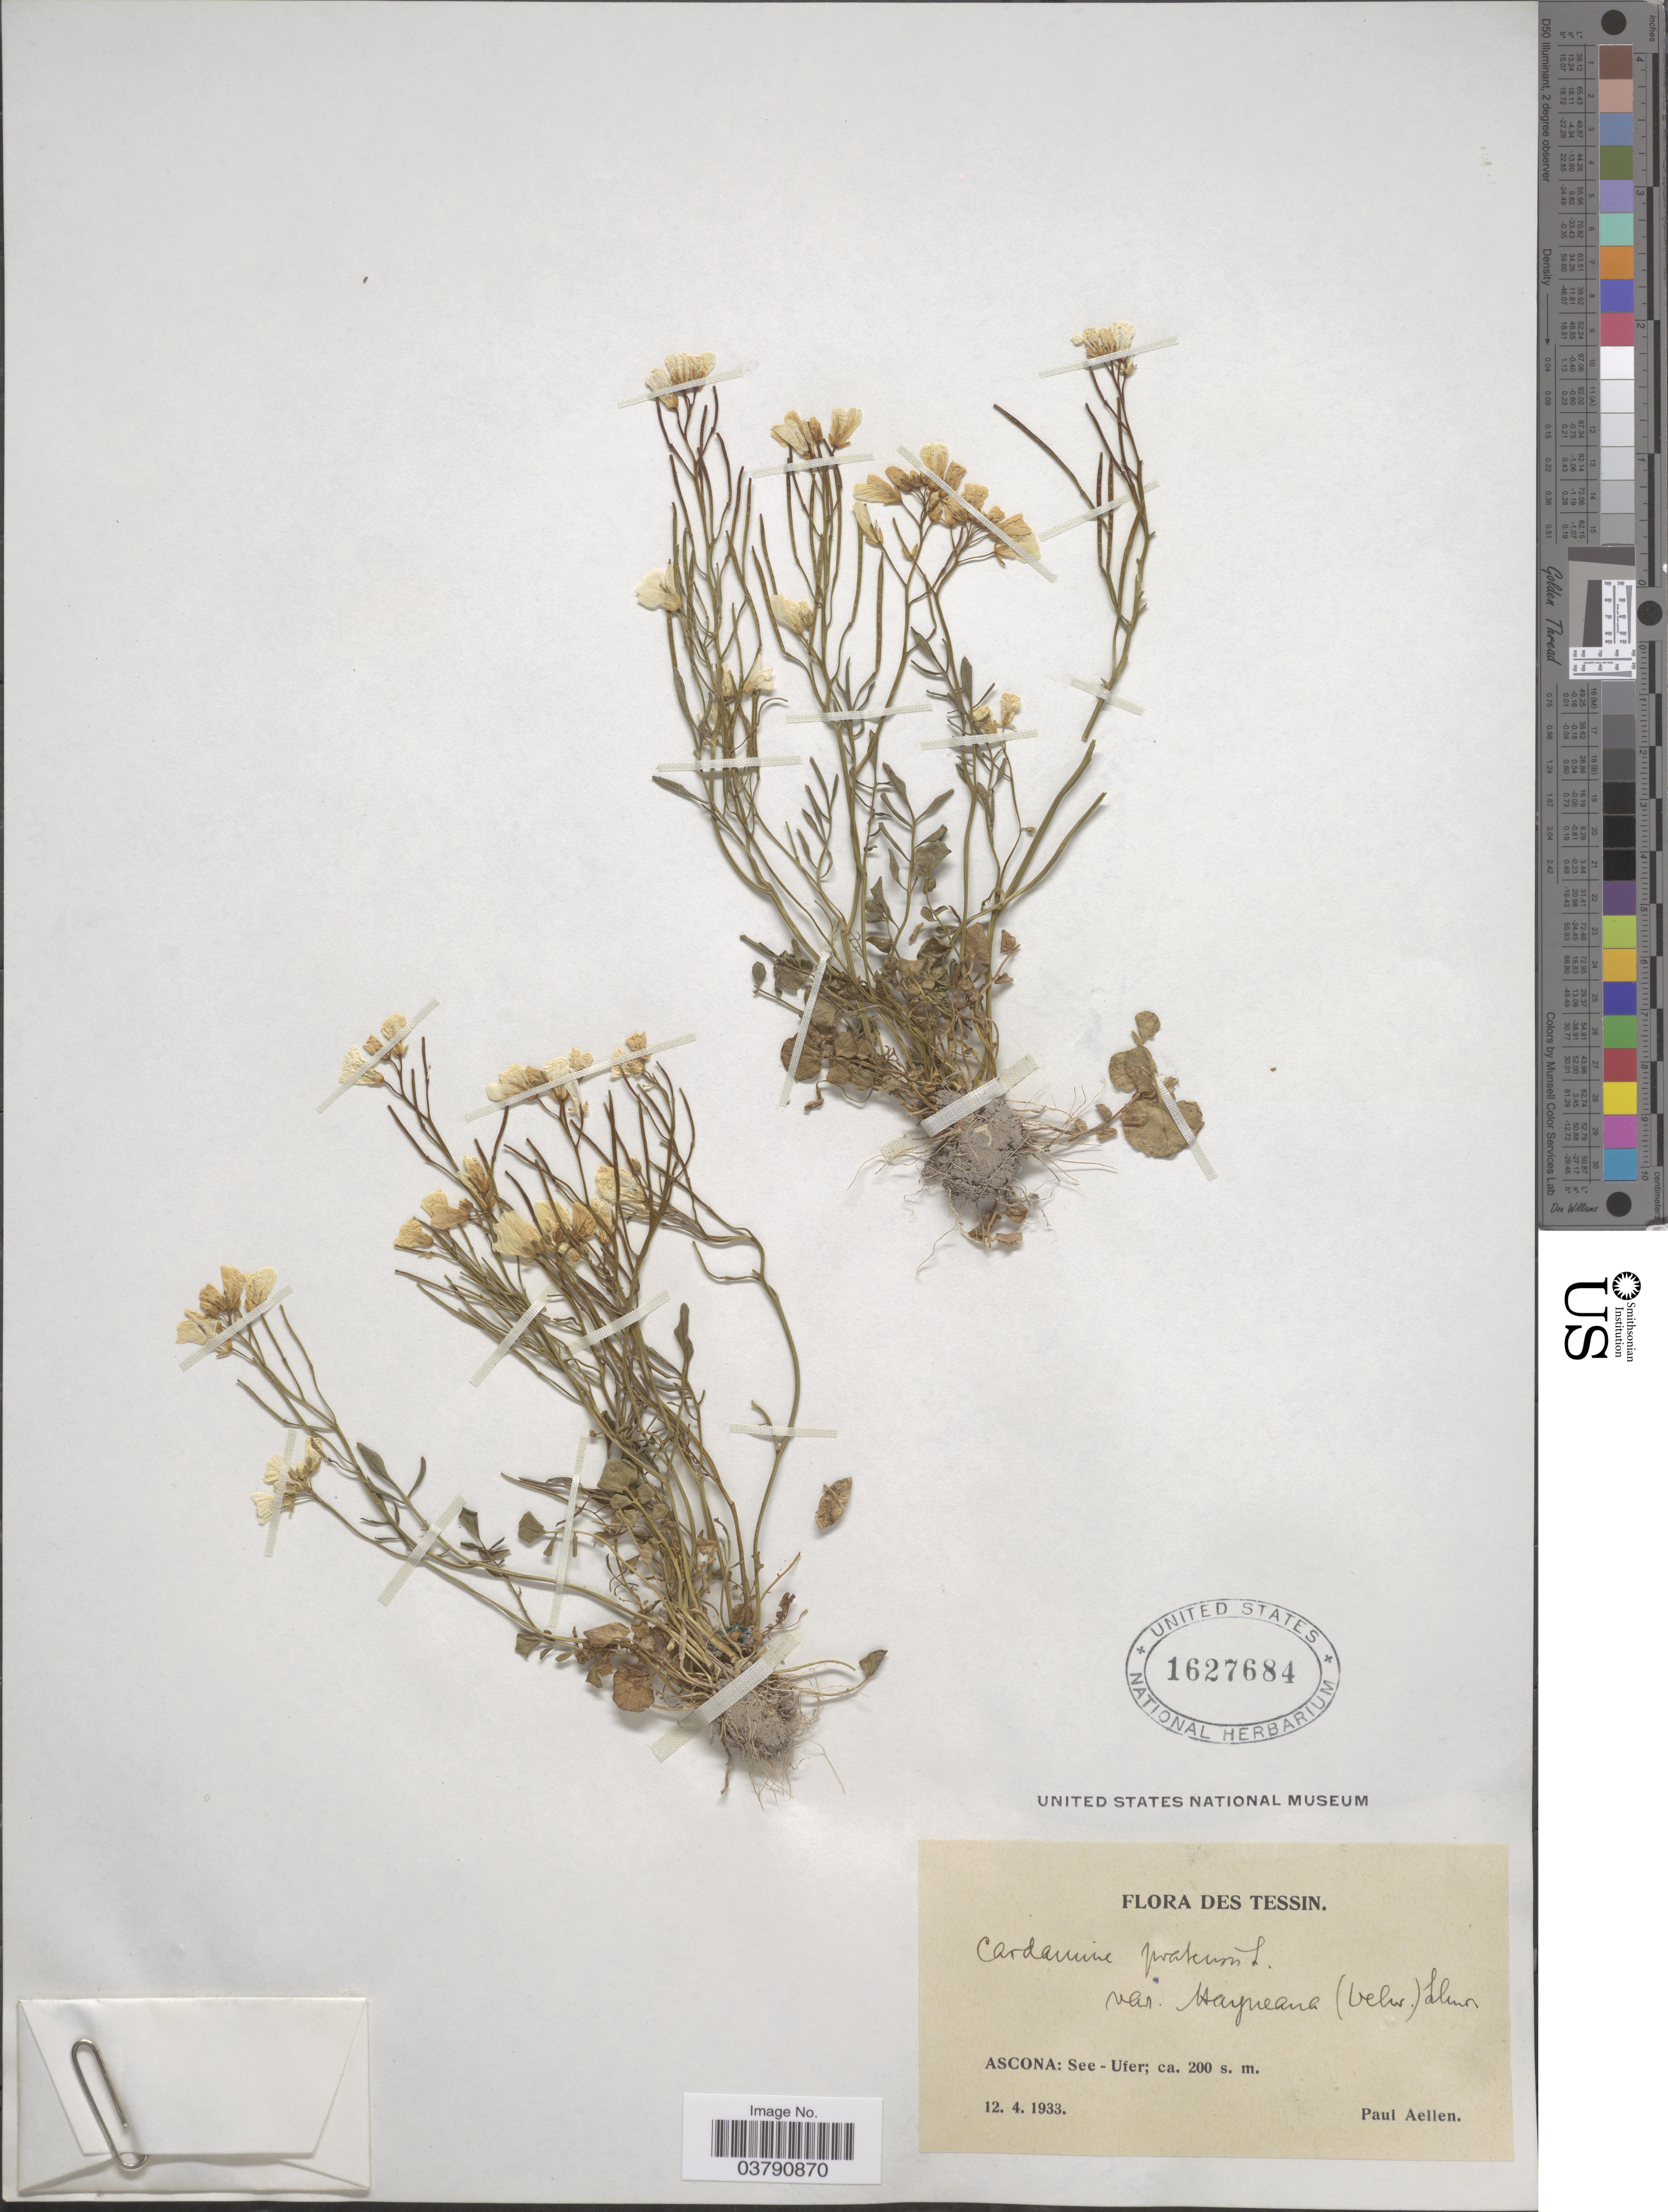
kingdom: Plantae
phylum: Tracheophyta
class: Magnoliopsida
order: Brassicales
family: Brassicaceae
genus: Cardamine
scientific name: Cardamine pratensis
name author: L.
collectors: P. Aellen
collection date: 1933-04-12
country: Switzerland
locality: Tessin. Ascona: See- Ufer.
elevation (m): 200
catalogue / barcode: US 1627684